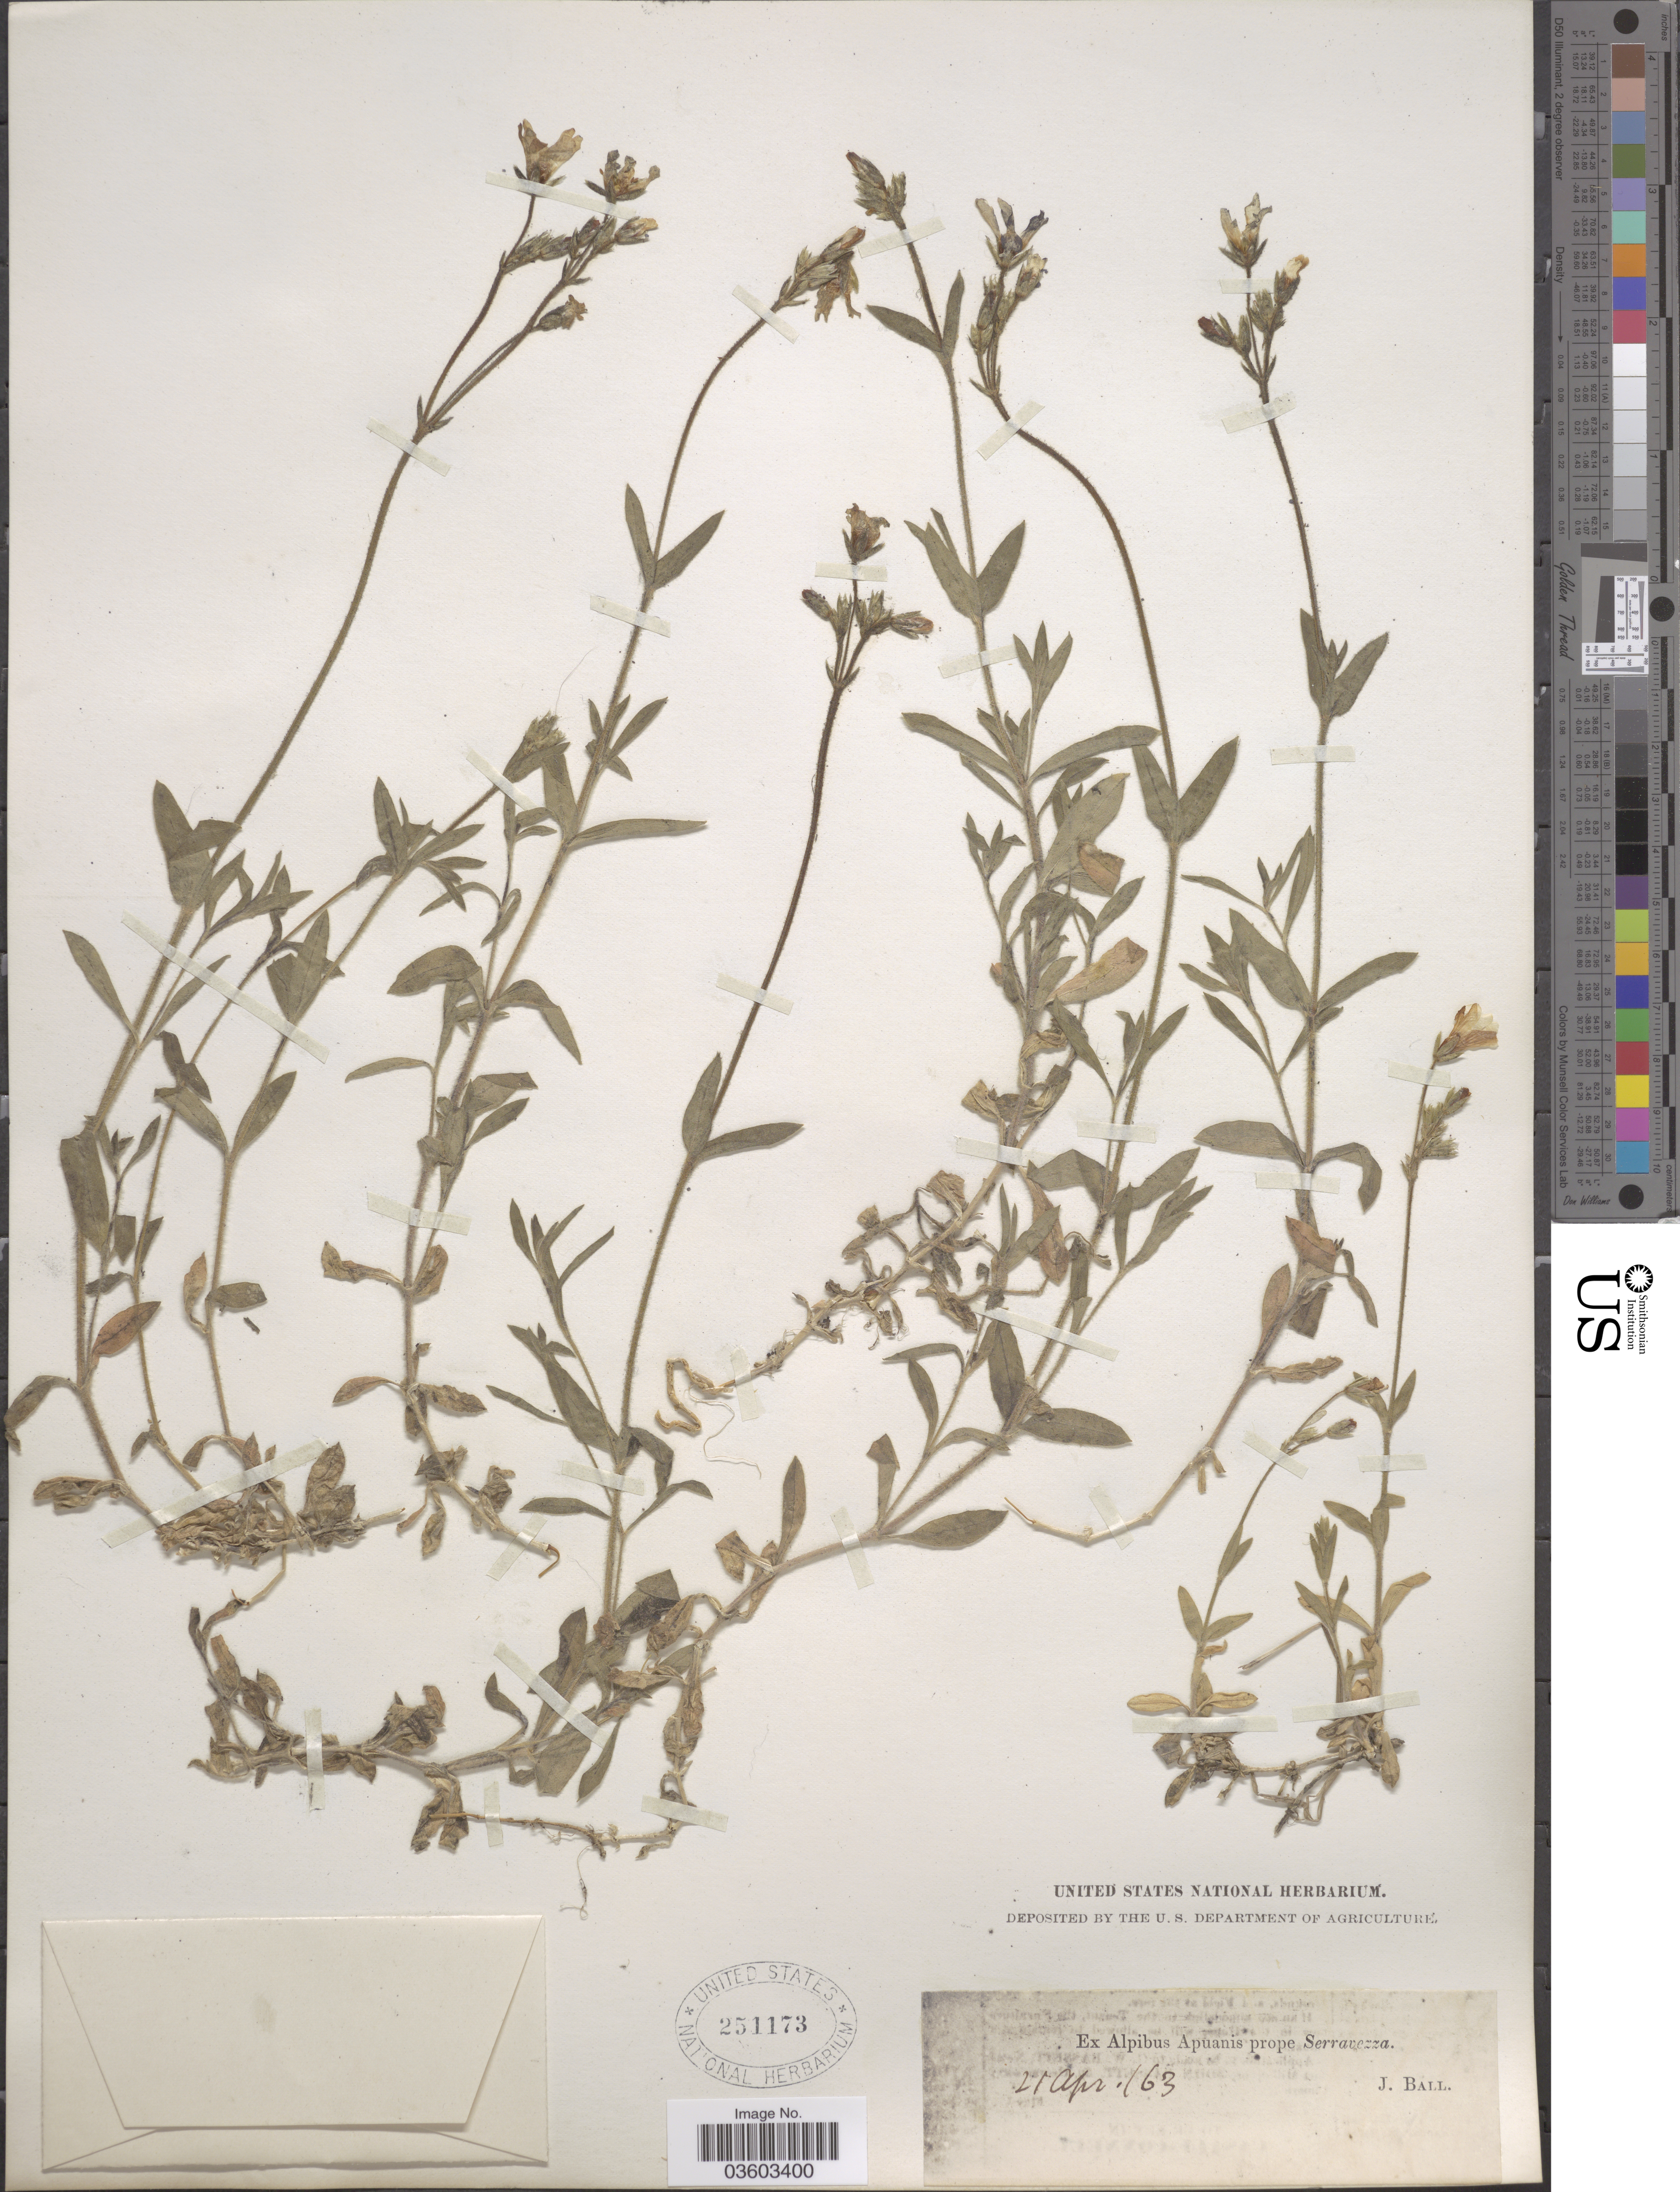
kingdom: Plantae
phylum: Tracheophyta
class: Magnoliopsida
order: Caryophyllales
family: Caryophyllaceae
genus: Cerastium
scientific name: Cerastium sp.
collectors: J. Ball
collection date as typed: Transcribed d/m/y: 21/4/63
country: Italy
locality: Ex Alpibus Apuanis prope Serravezza.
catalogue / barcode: US 251173